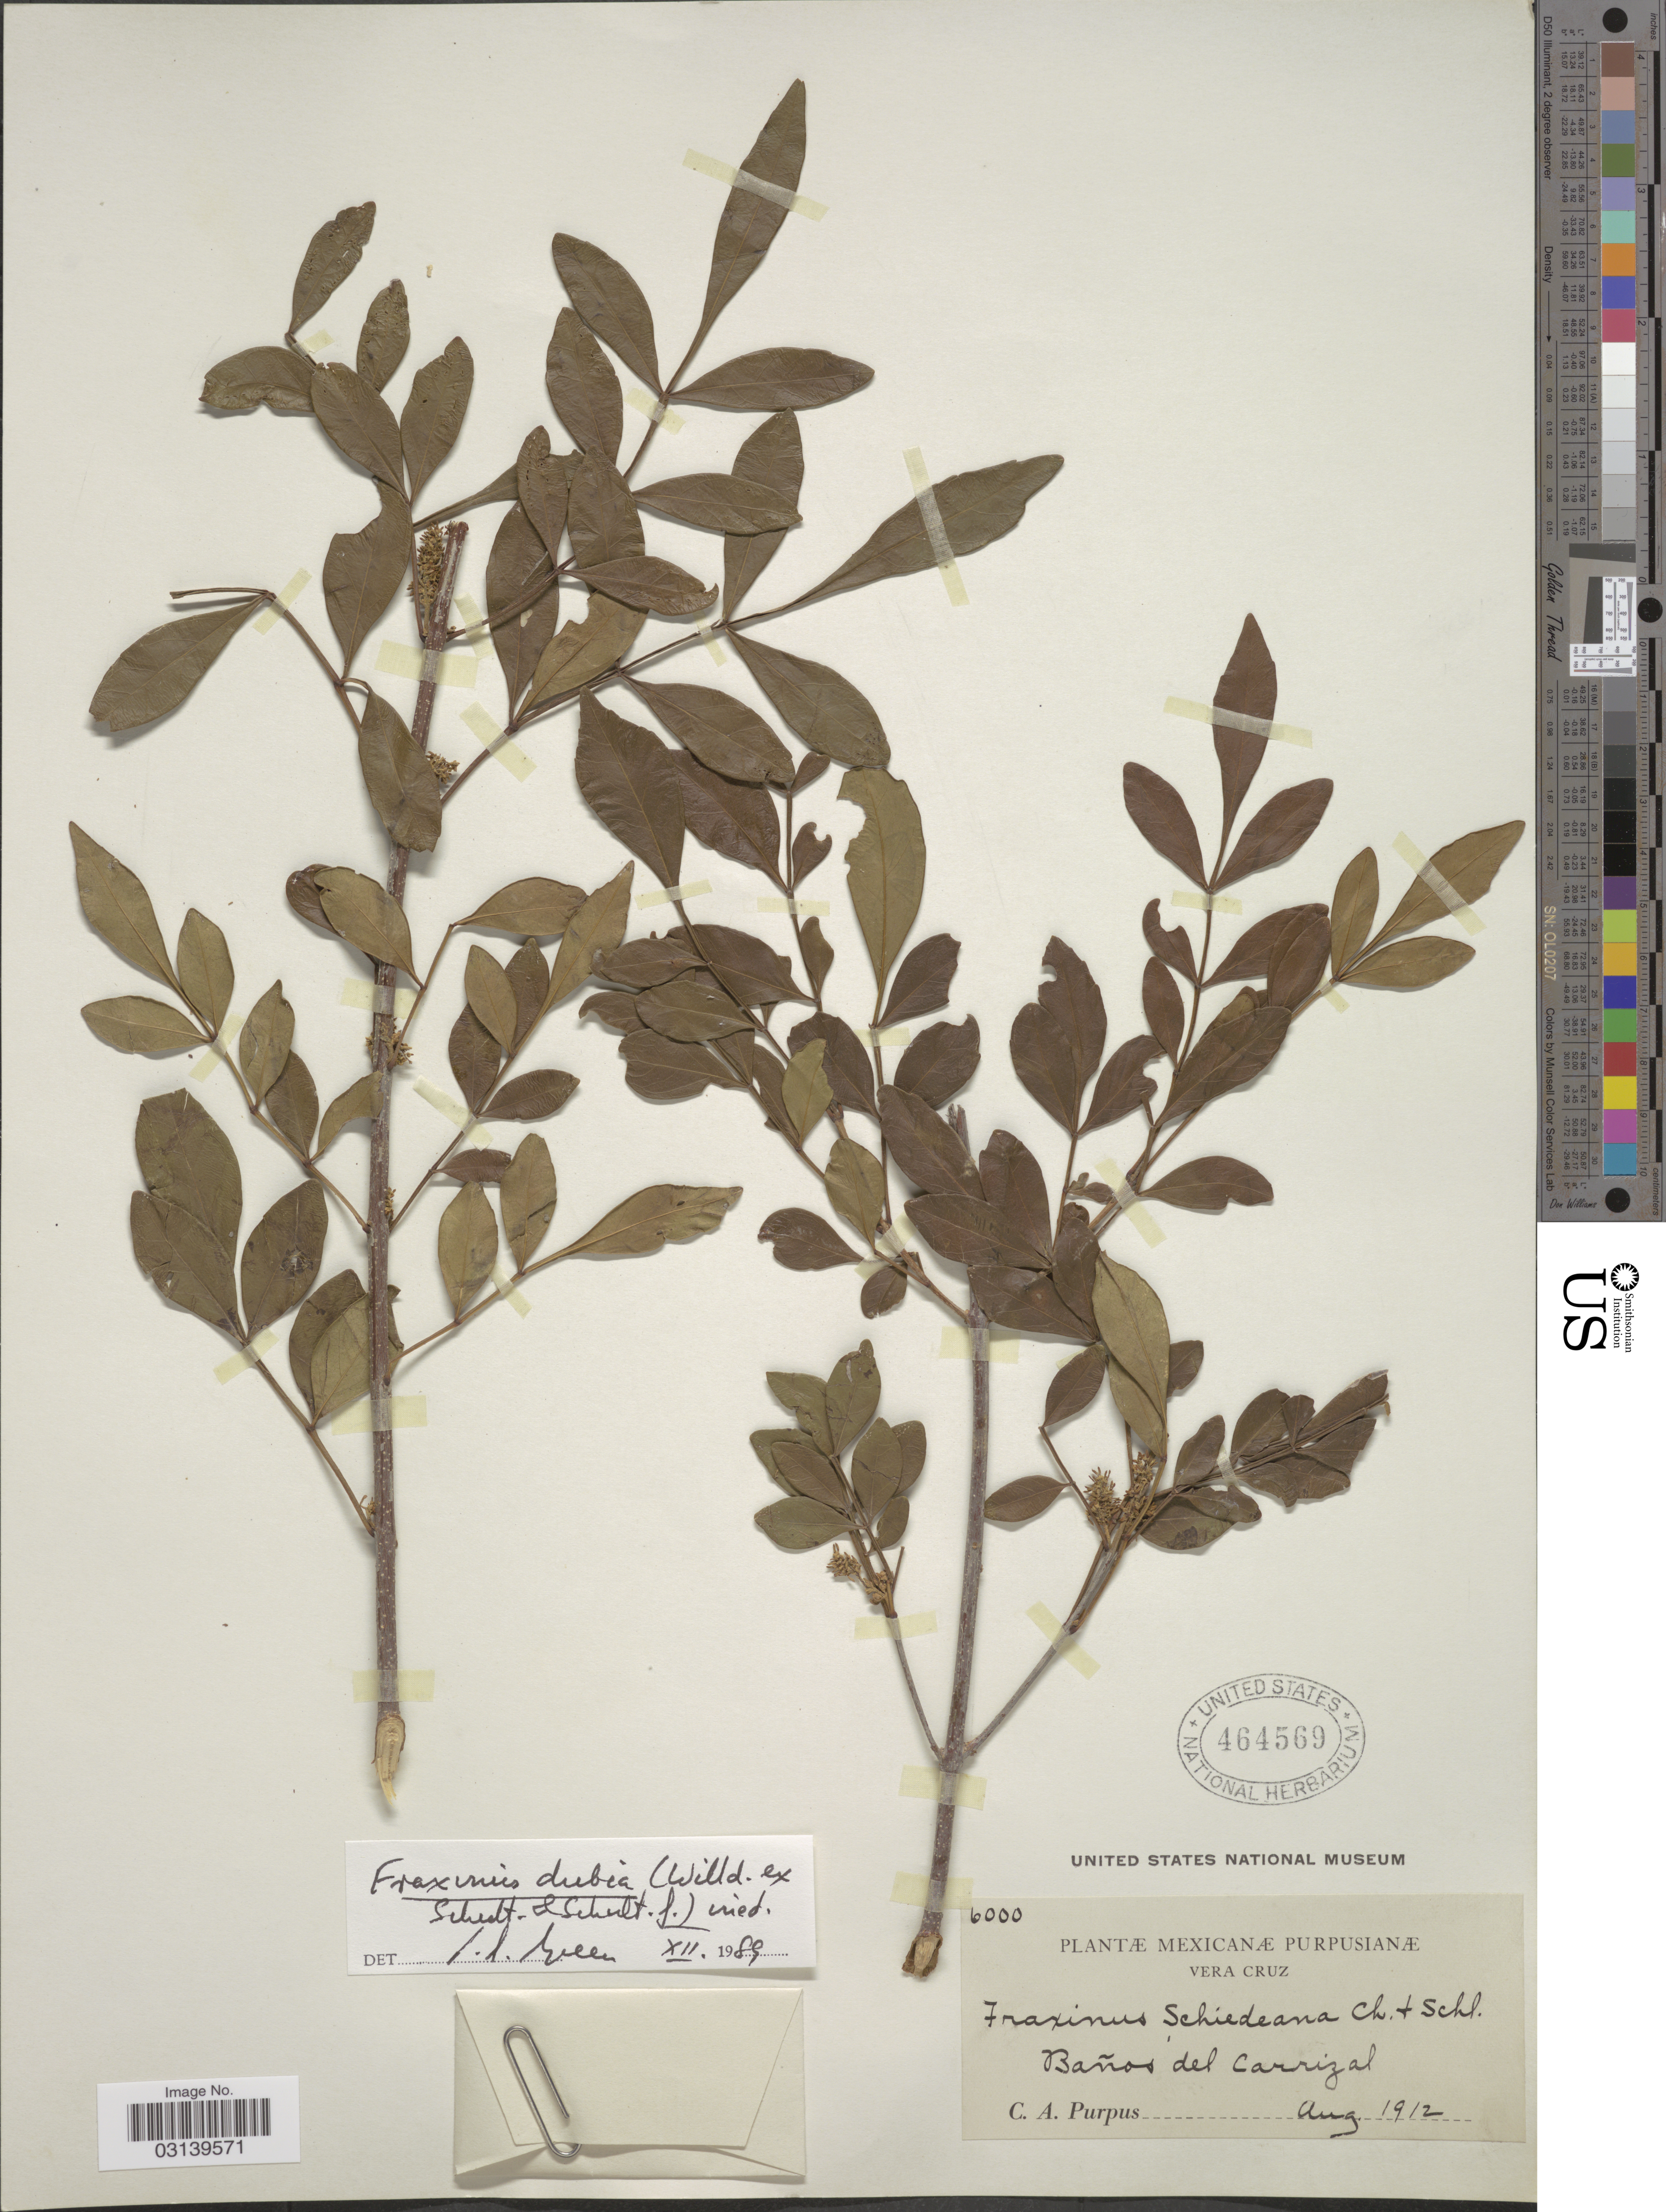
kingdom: Plantae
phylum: Tracheophyta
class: Magnoliopsida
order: Lamiales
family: Oleaceae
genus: Fraxinus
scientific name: Fraxinus dubia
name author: (Willd. ex Schult. & Schult. f.) P.S. Green & M. Nee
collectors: C. A. Purpus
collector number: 6000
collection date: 1912-08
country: Mexico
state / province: Veracruz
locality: Vera Cruz, Baños del Carrizal.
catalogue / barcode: US 464569